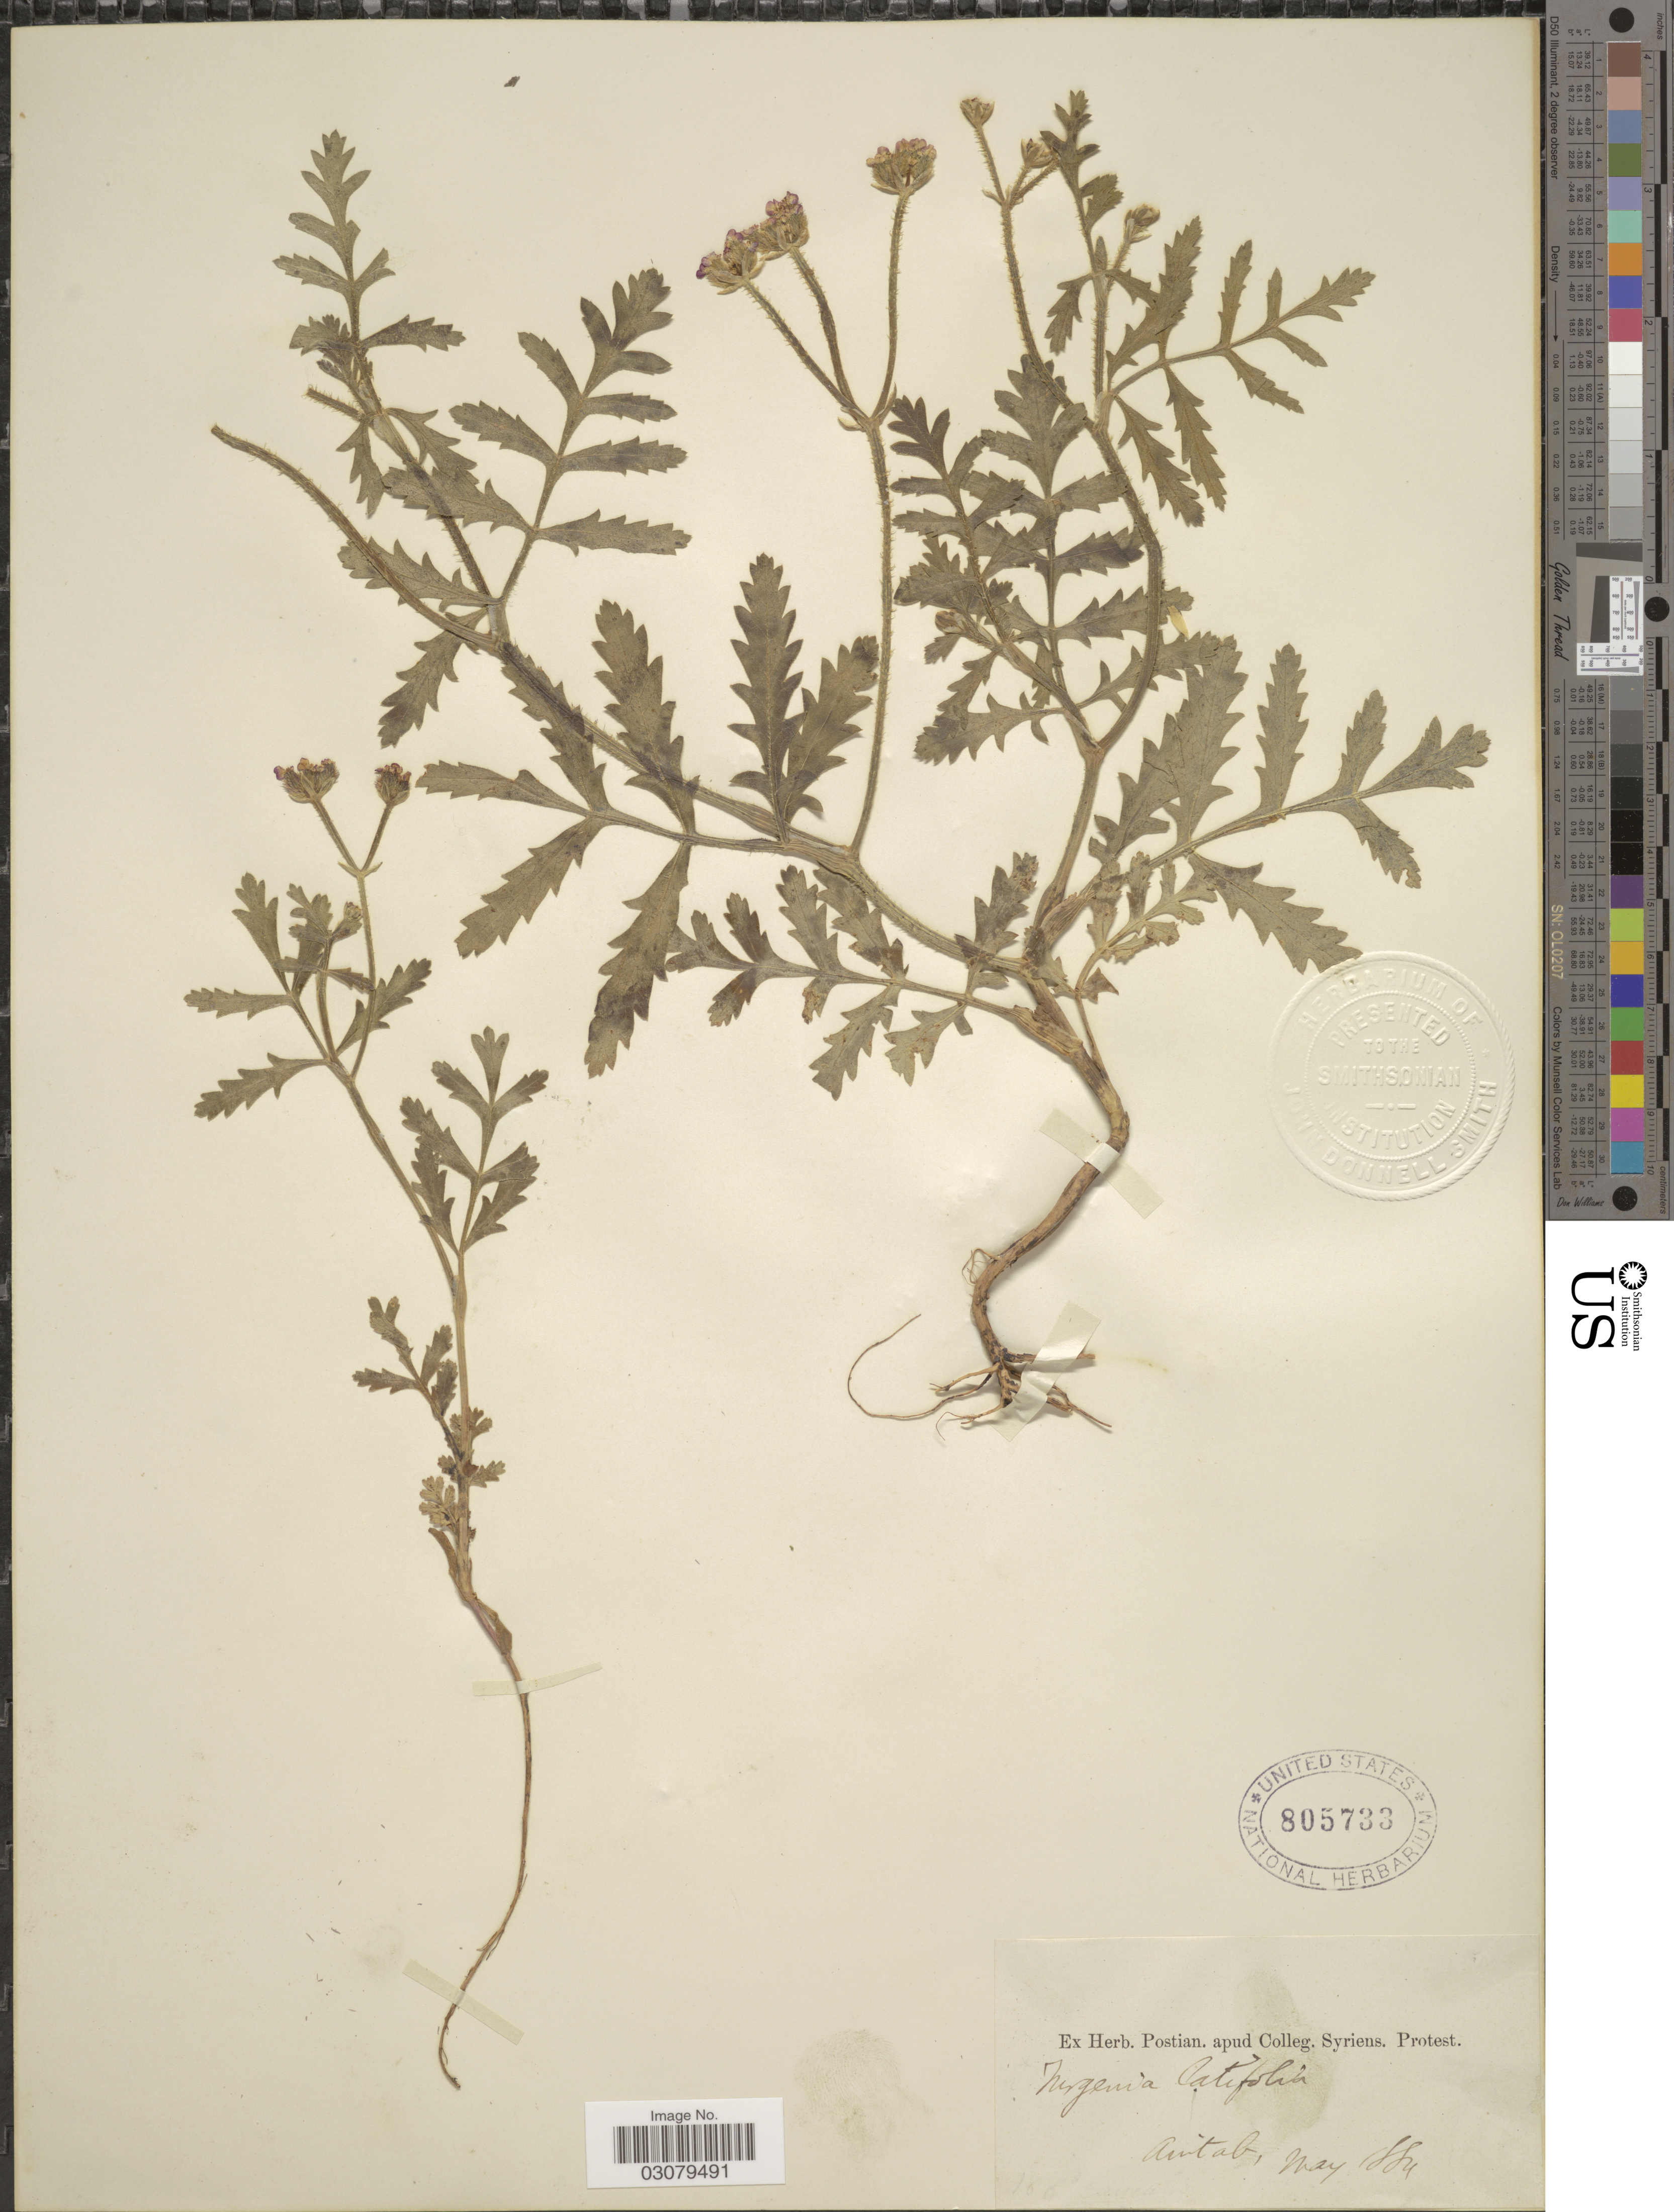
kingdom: Plantae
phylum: Tracheophyta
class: Magnoliopsida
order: Apiales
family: Apiaceae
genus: Turgenia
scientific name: Turgenia latifolia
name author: Hoffm.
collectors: ex herb. Postian. apud Colleg. Syriens. Protest. USE "Fannie P. A. Shepard" (10308853) AS PRIMARY COLLECTOR INSTEAD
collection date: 1884-05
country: Turkey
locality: Aintab.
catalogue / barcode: US 805733